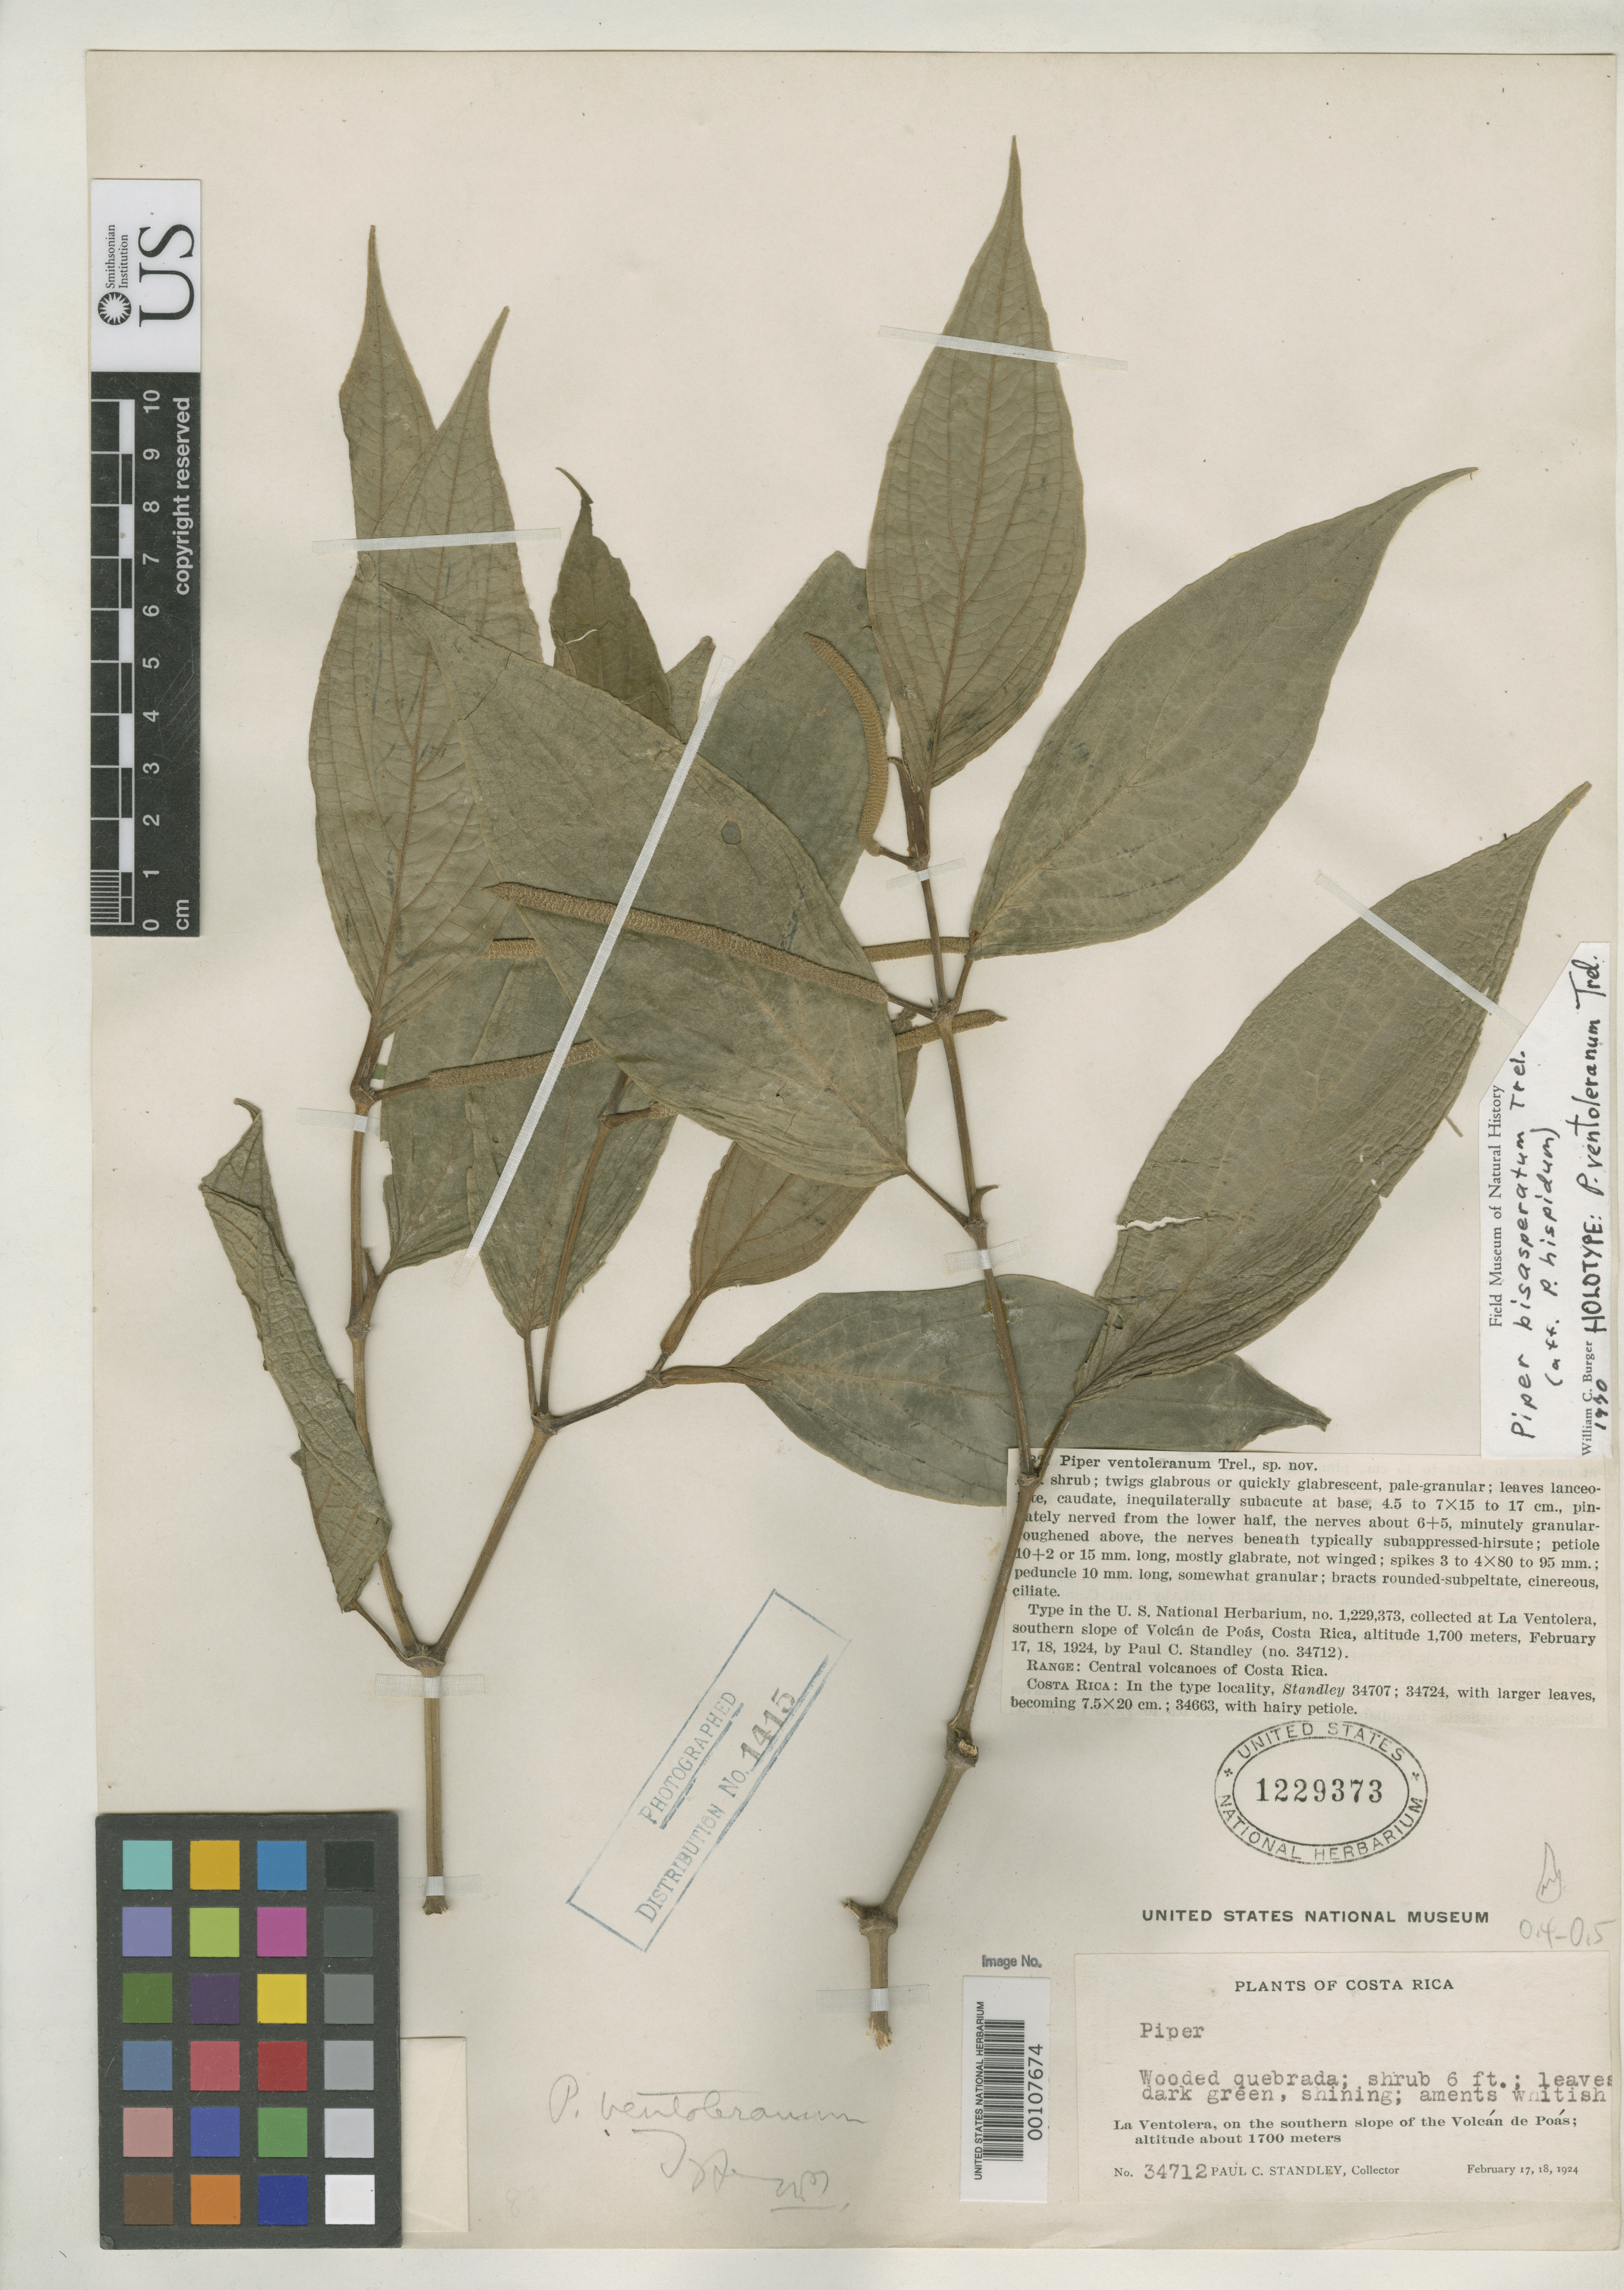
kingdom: Plantae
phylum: Tracheophyta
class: Magnoliopsida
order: Piperales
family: Piperaceae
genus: Piper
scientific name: Piper ventoleranum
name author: Trel.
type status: Holotype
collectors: P. C. Standley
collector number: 34712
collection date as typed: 17 Feb 1924 and 18 Feb 1924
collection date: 1924-02-17,1924-02-18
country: Costa Rica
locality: La Ventolara, Volcan de Poás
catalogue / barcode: US 1229373